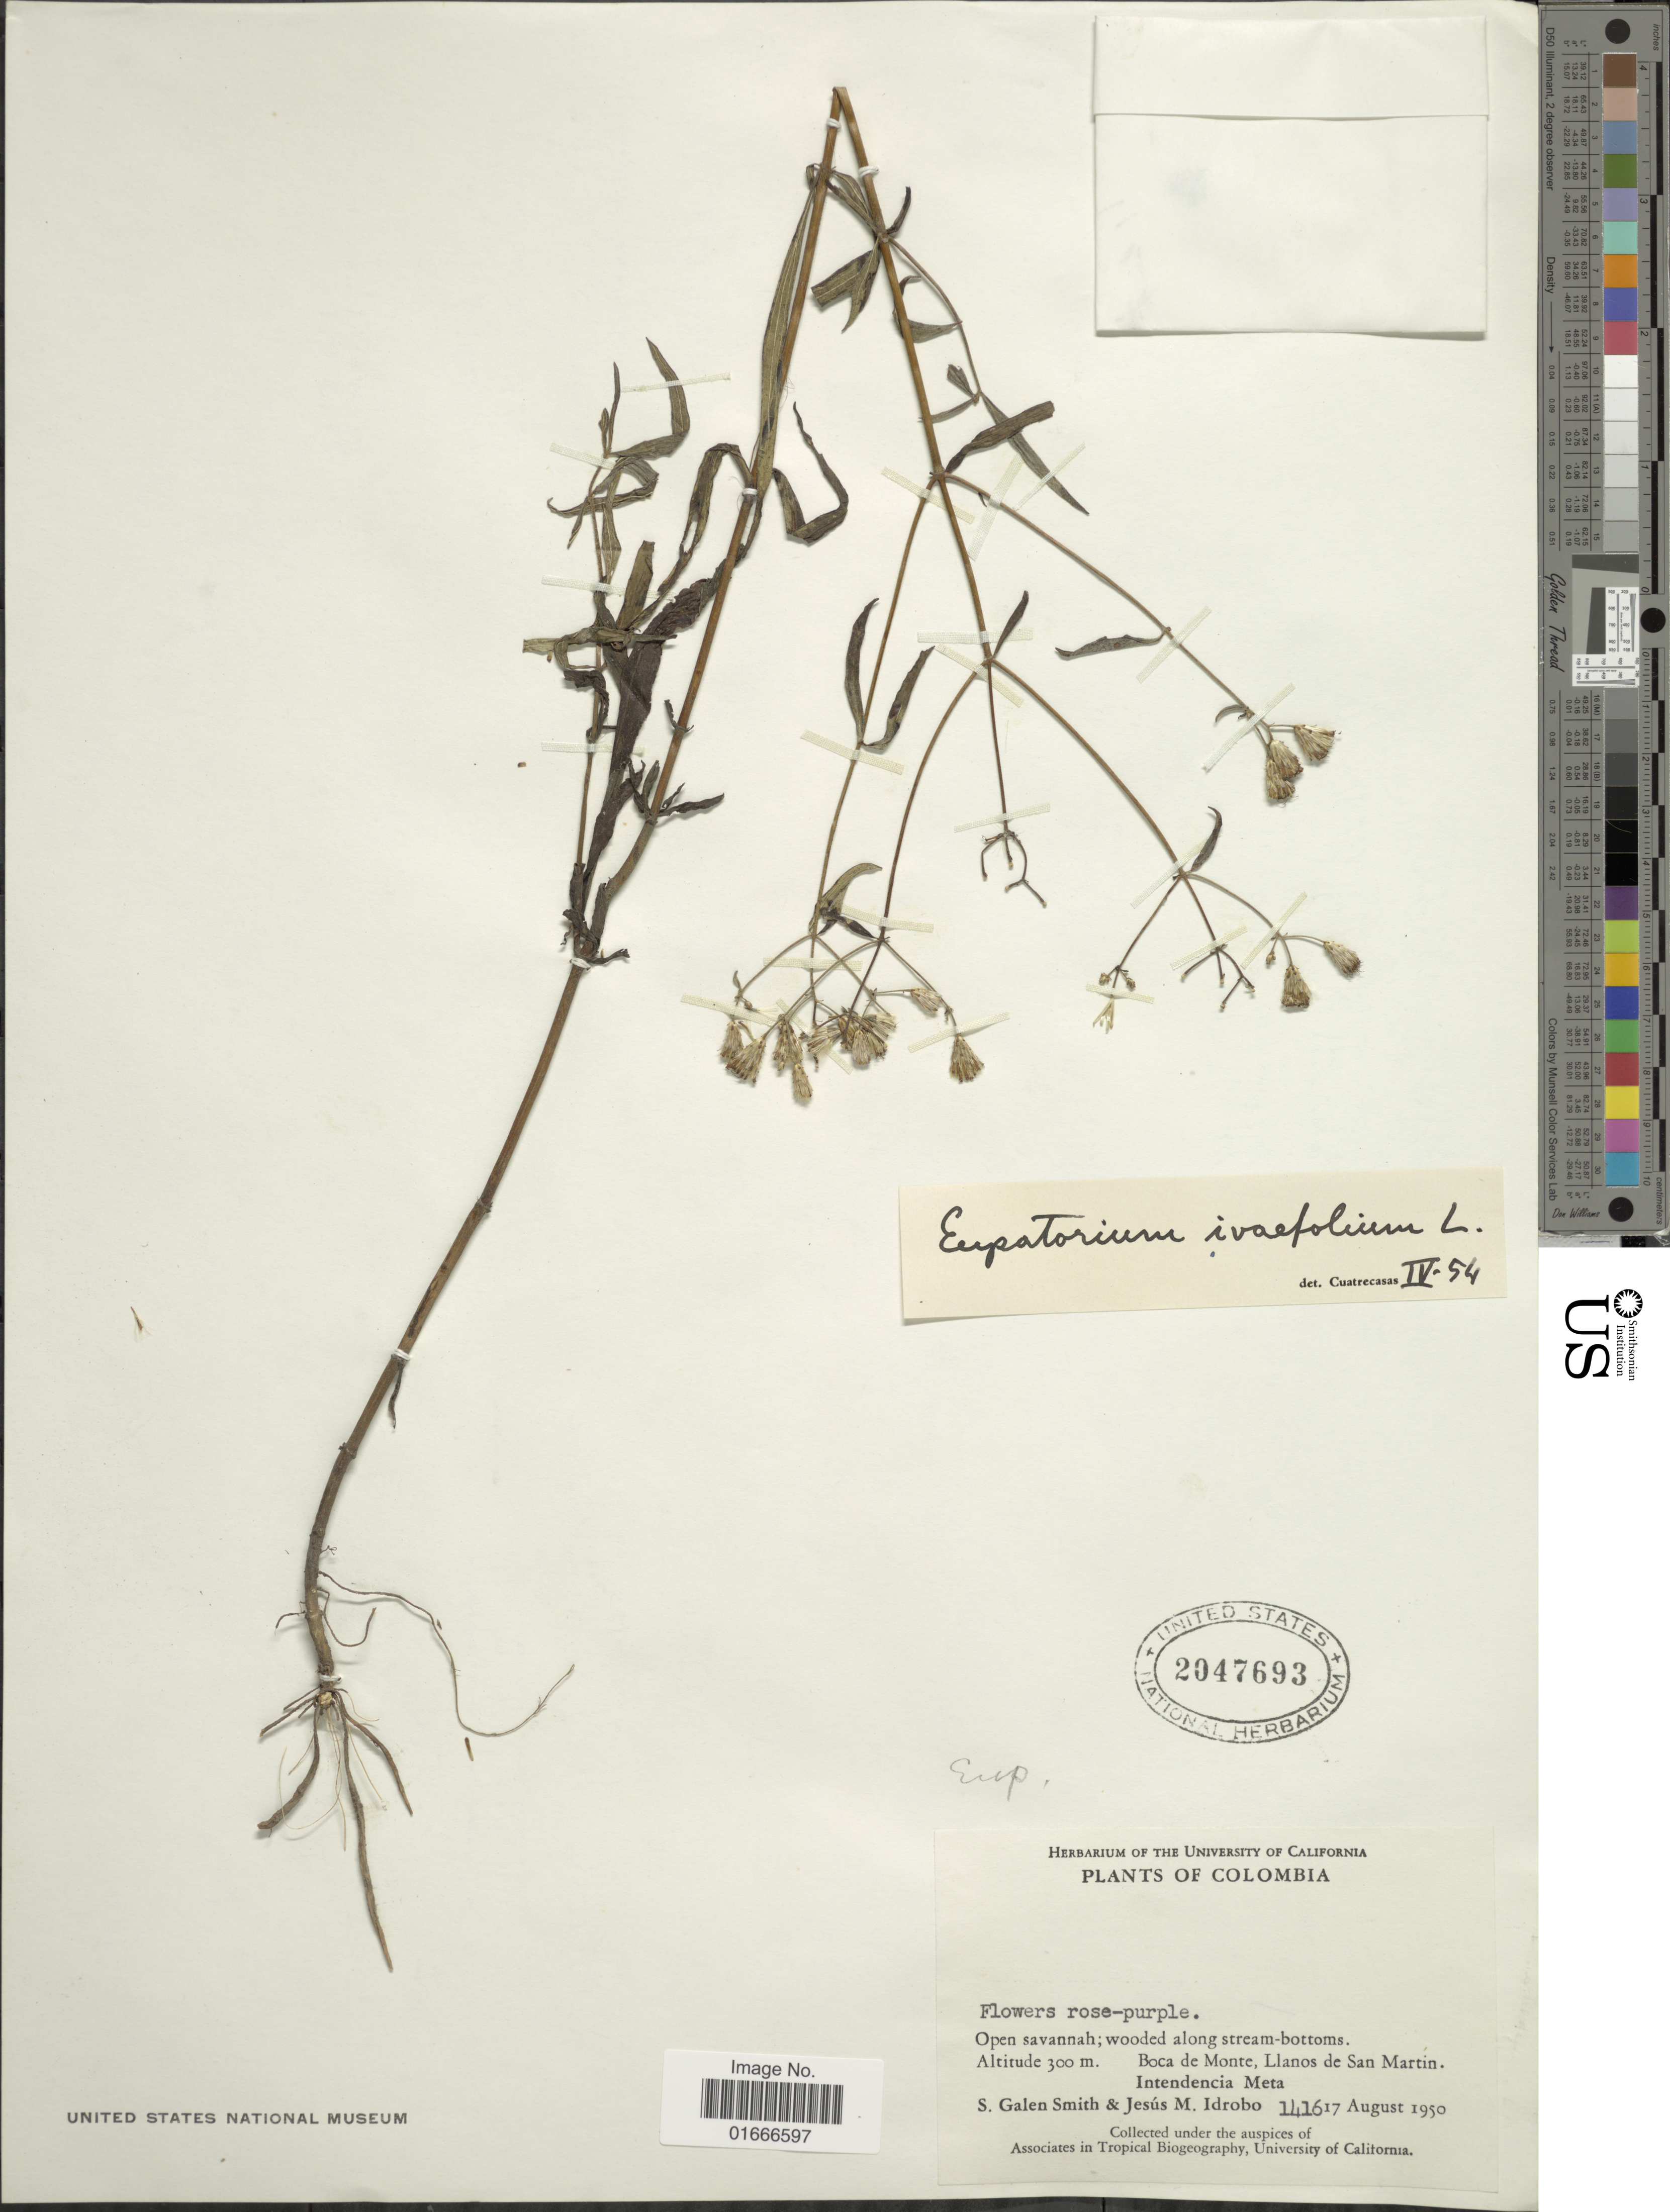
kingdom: Plantae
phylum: Tracheophyta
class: Magnoliopsida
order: Asterales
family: Asteraceae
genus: Chromolaena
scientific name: Chromolaena ivaefolia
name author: (L.) R.M. King & H. Rob.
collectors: S. G. Smith & J. M. Idrobo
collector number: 1416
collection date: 1950-08-17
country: Colombia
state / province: Meta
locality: Boca de Monte, Llanos de San Martin, Intendencia Meta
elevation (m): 300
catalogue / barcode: US 2047693